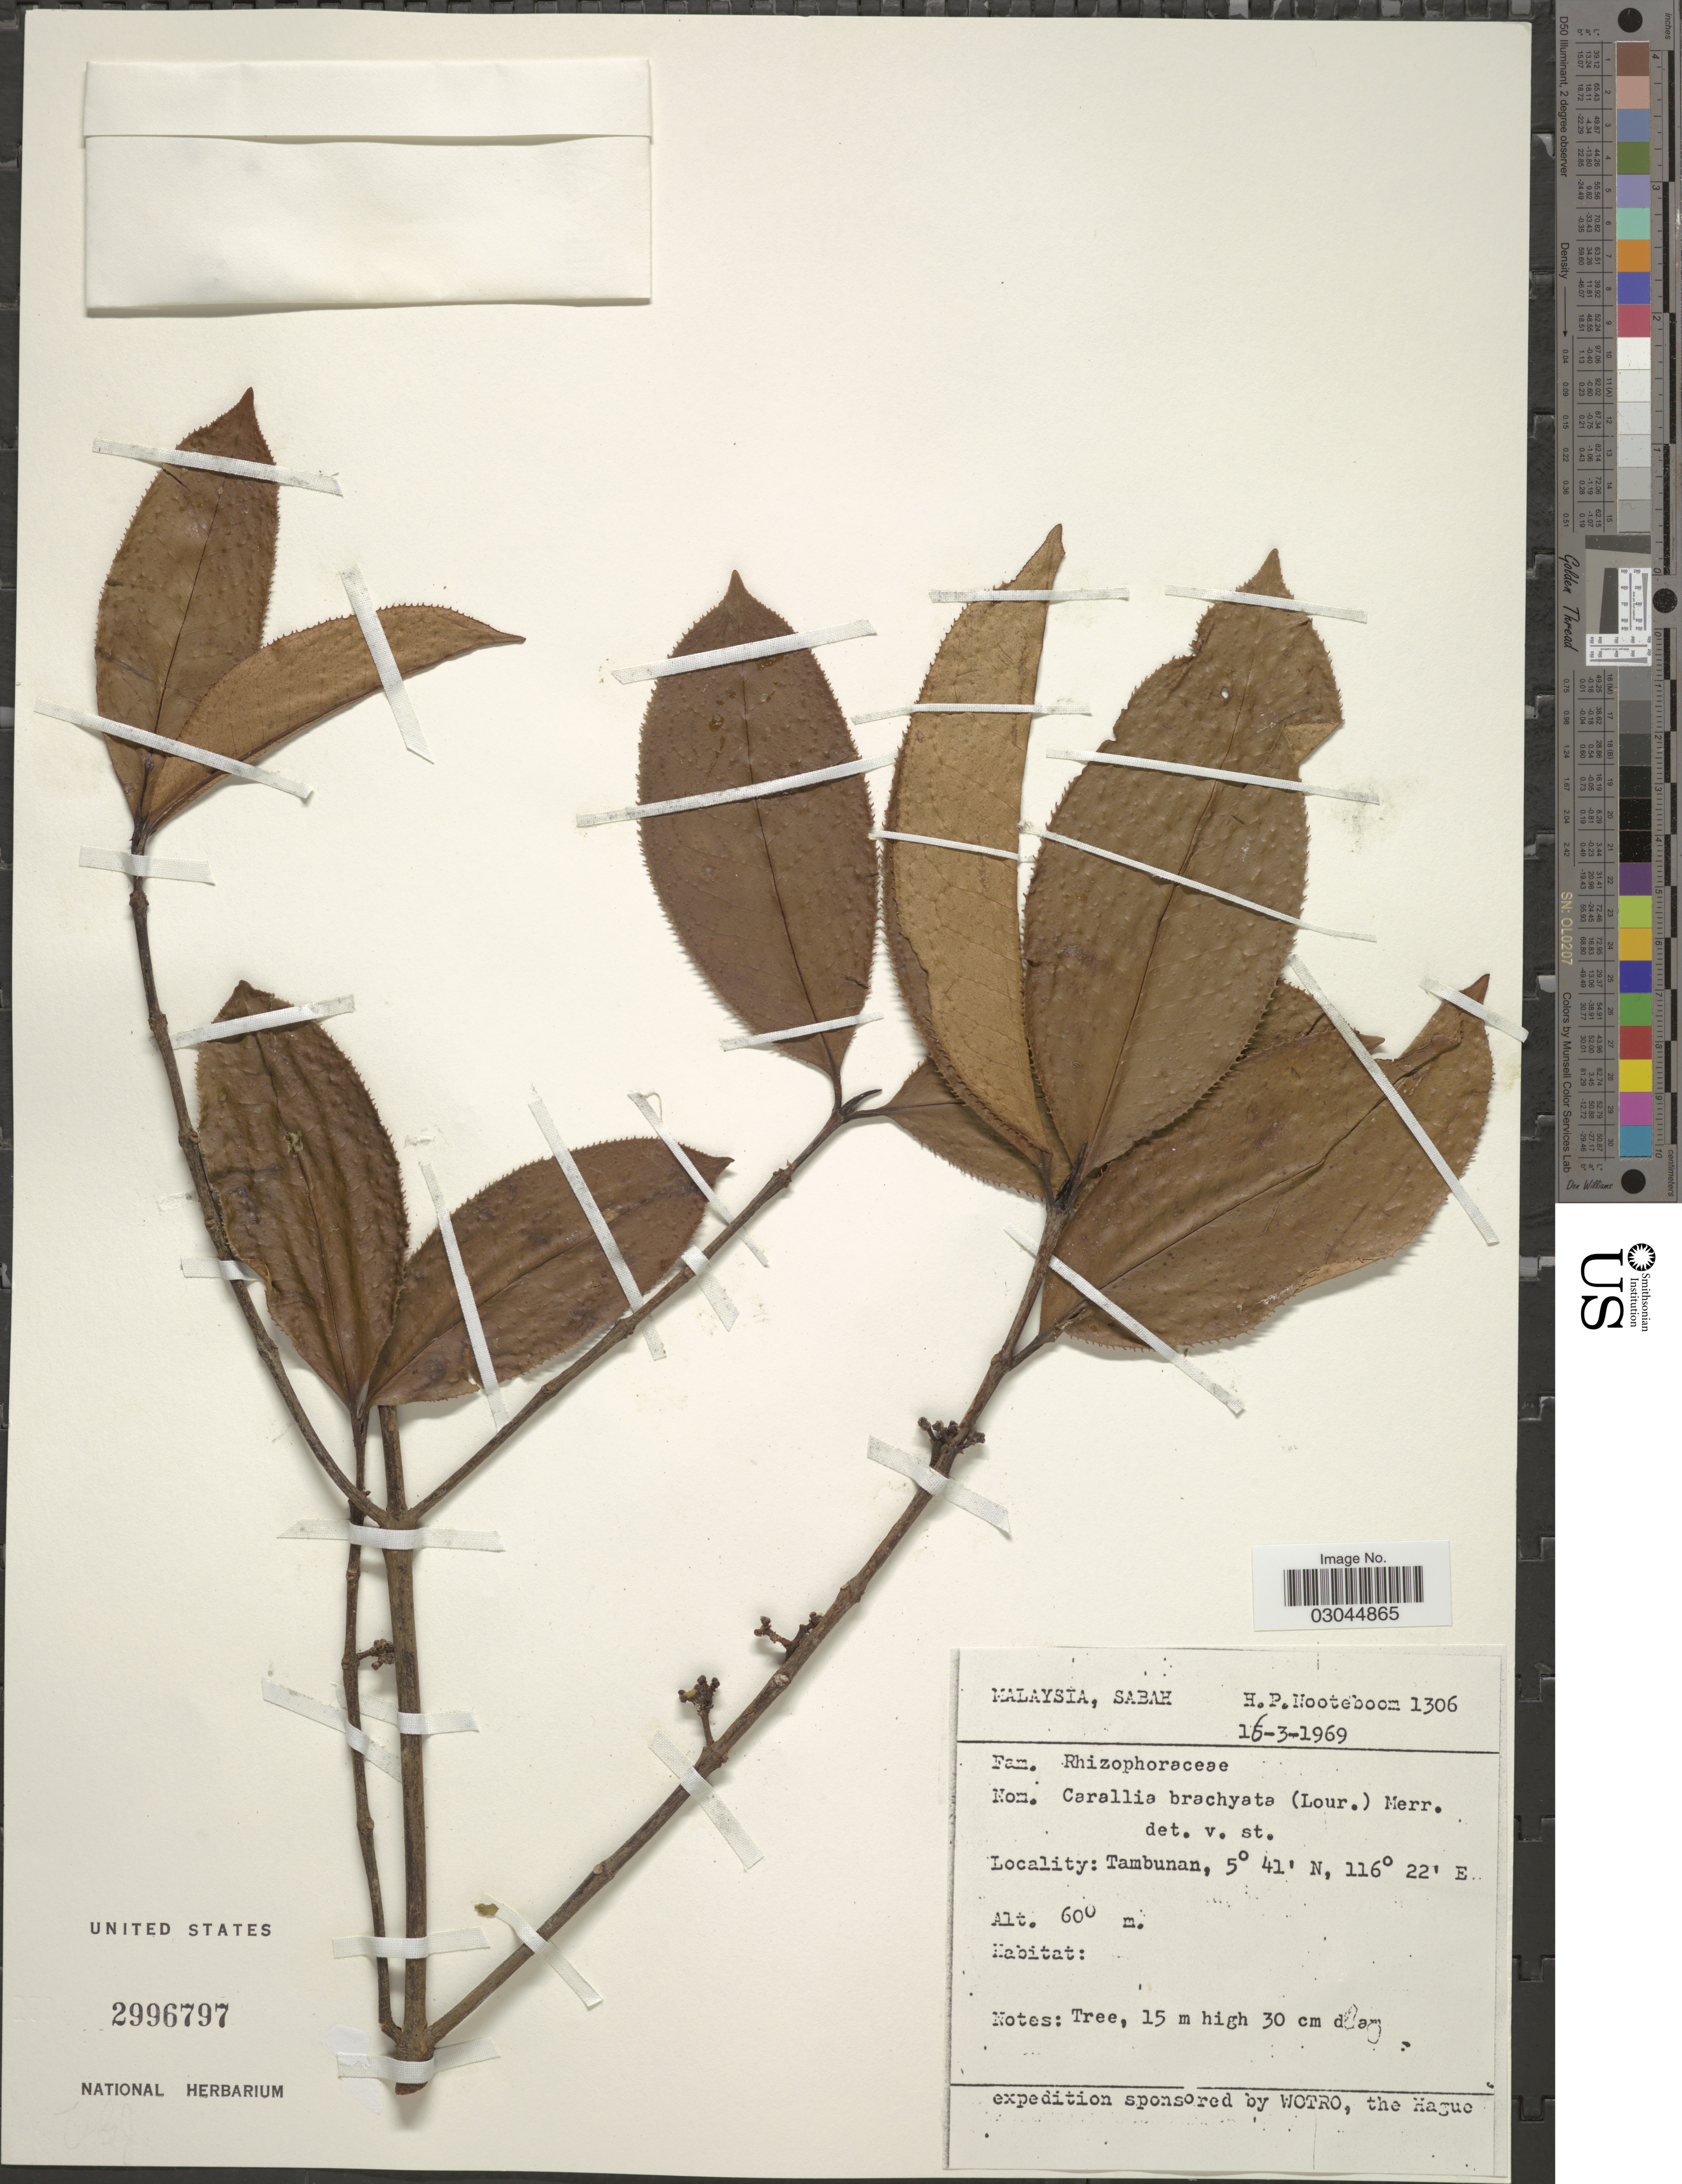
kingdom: Plantae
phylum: Tracheophyta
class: Magnoliopsida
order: Malpighiales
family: Rhizophoraceae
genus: Carallia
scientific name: Carallia brachiata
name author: (Lour.) Merr.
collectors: H. P. Nooteboom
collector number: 1306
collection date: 1969-03-16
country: Malaysia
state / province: Sabah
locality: Tambunan.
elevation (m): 600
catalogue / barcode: US 2996797